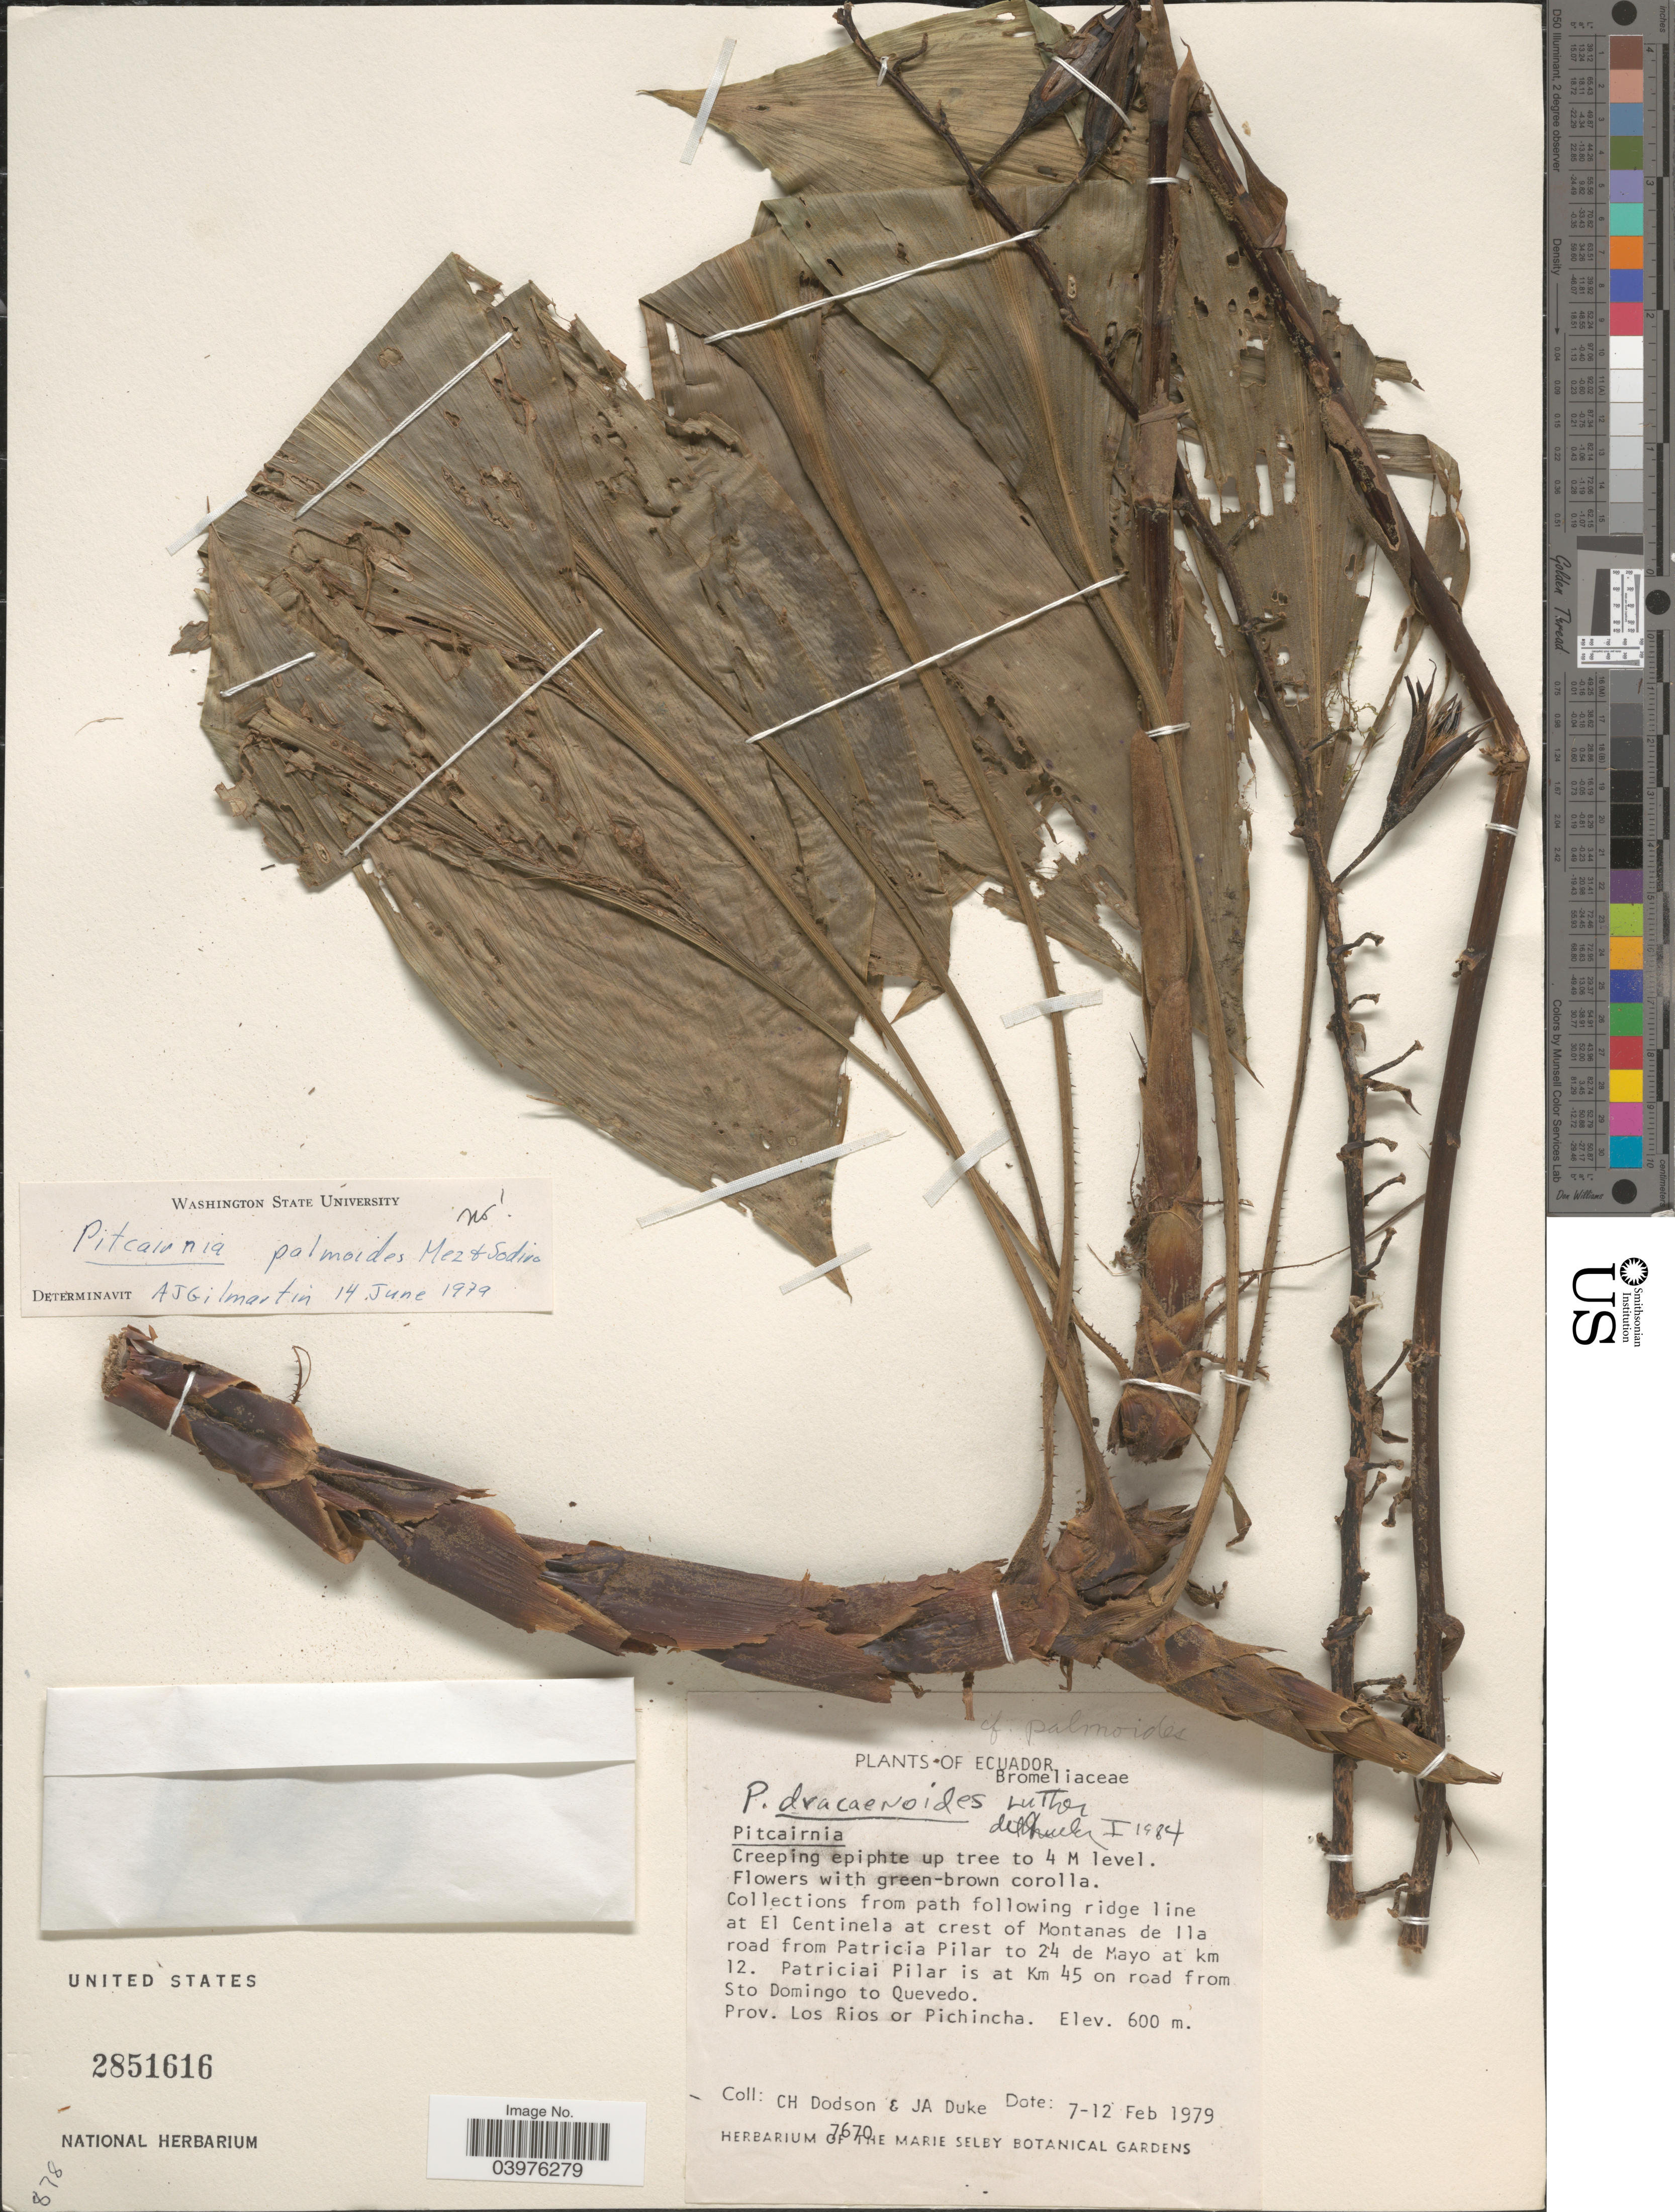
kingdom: Plantae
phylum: Tracheophyta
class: Liliopsida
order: Poales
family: Bromeliaceae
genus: Pitcairnia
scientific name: Pitcairnia palmoides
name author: Mez & Sodiro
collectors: C. H. Dodson & J. A. Duke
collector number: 7670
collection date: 1979-02-07/1979-02-12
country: Ecuador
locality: From path following ridge line at El Centinela at crest of Montanas de lla road from Patricia Pilar to 24 de Mayo at km 12. Patriciai Pilar is at Km 45 on road from Sto. Domingo to Quevedo. Prov. Los Rios or Pichincha.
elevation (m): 600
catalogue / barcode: US 2851616